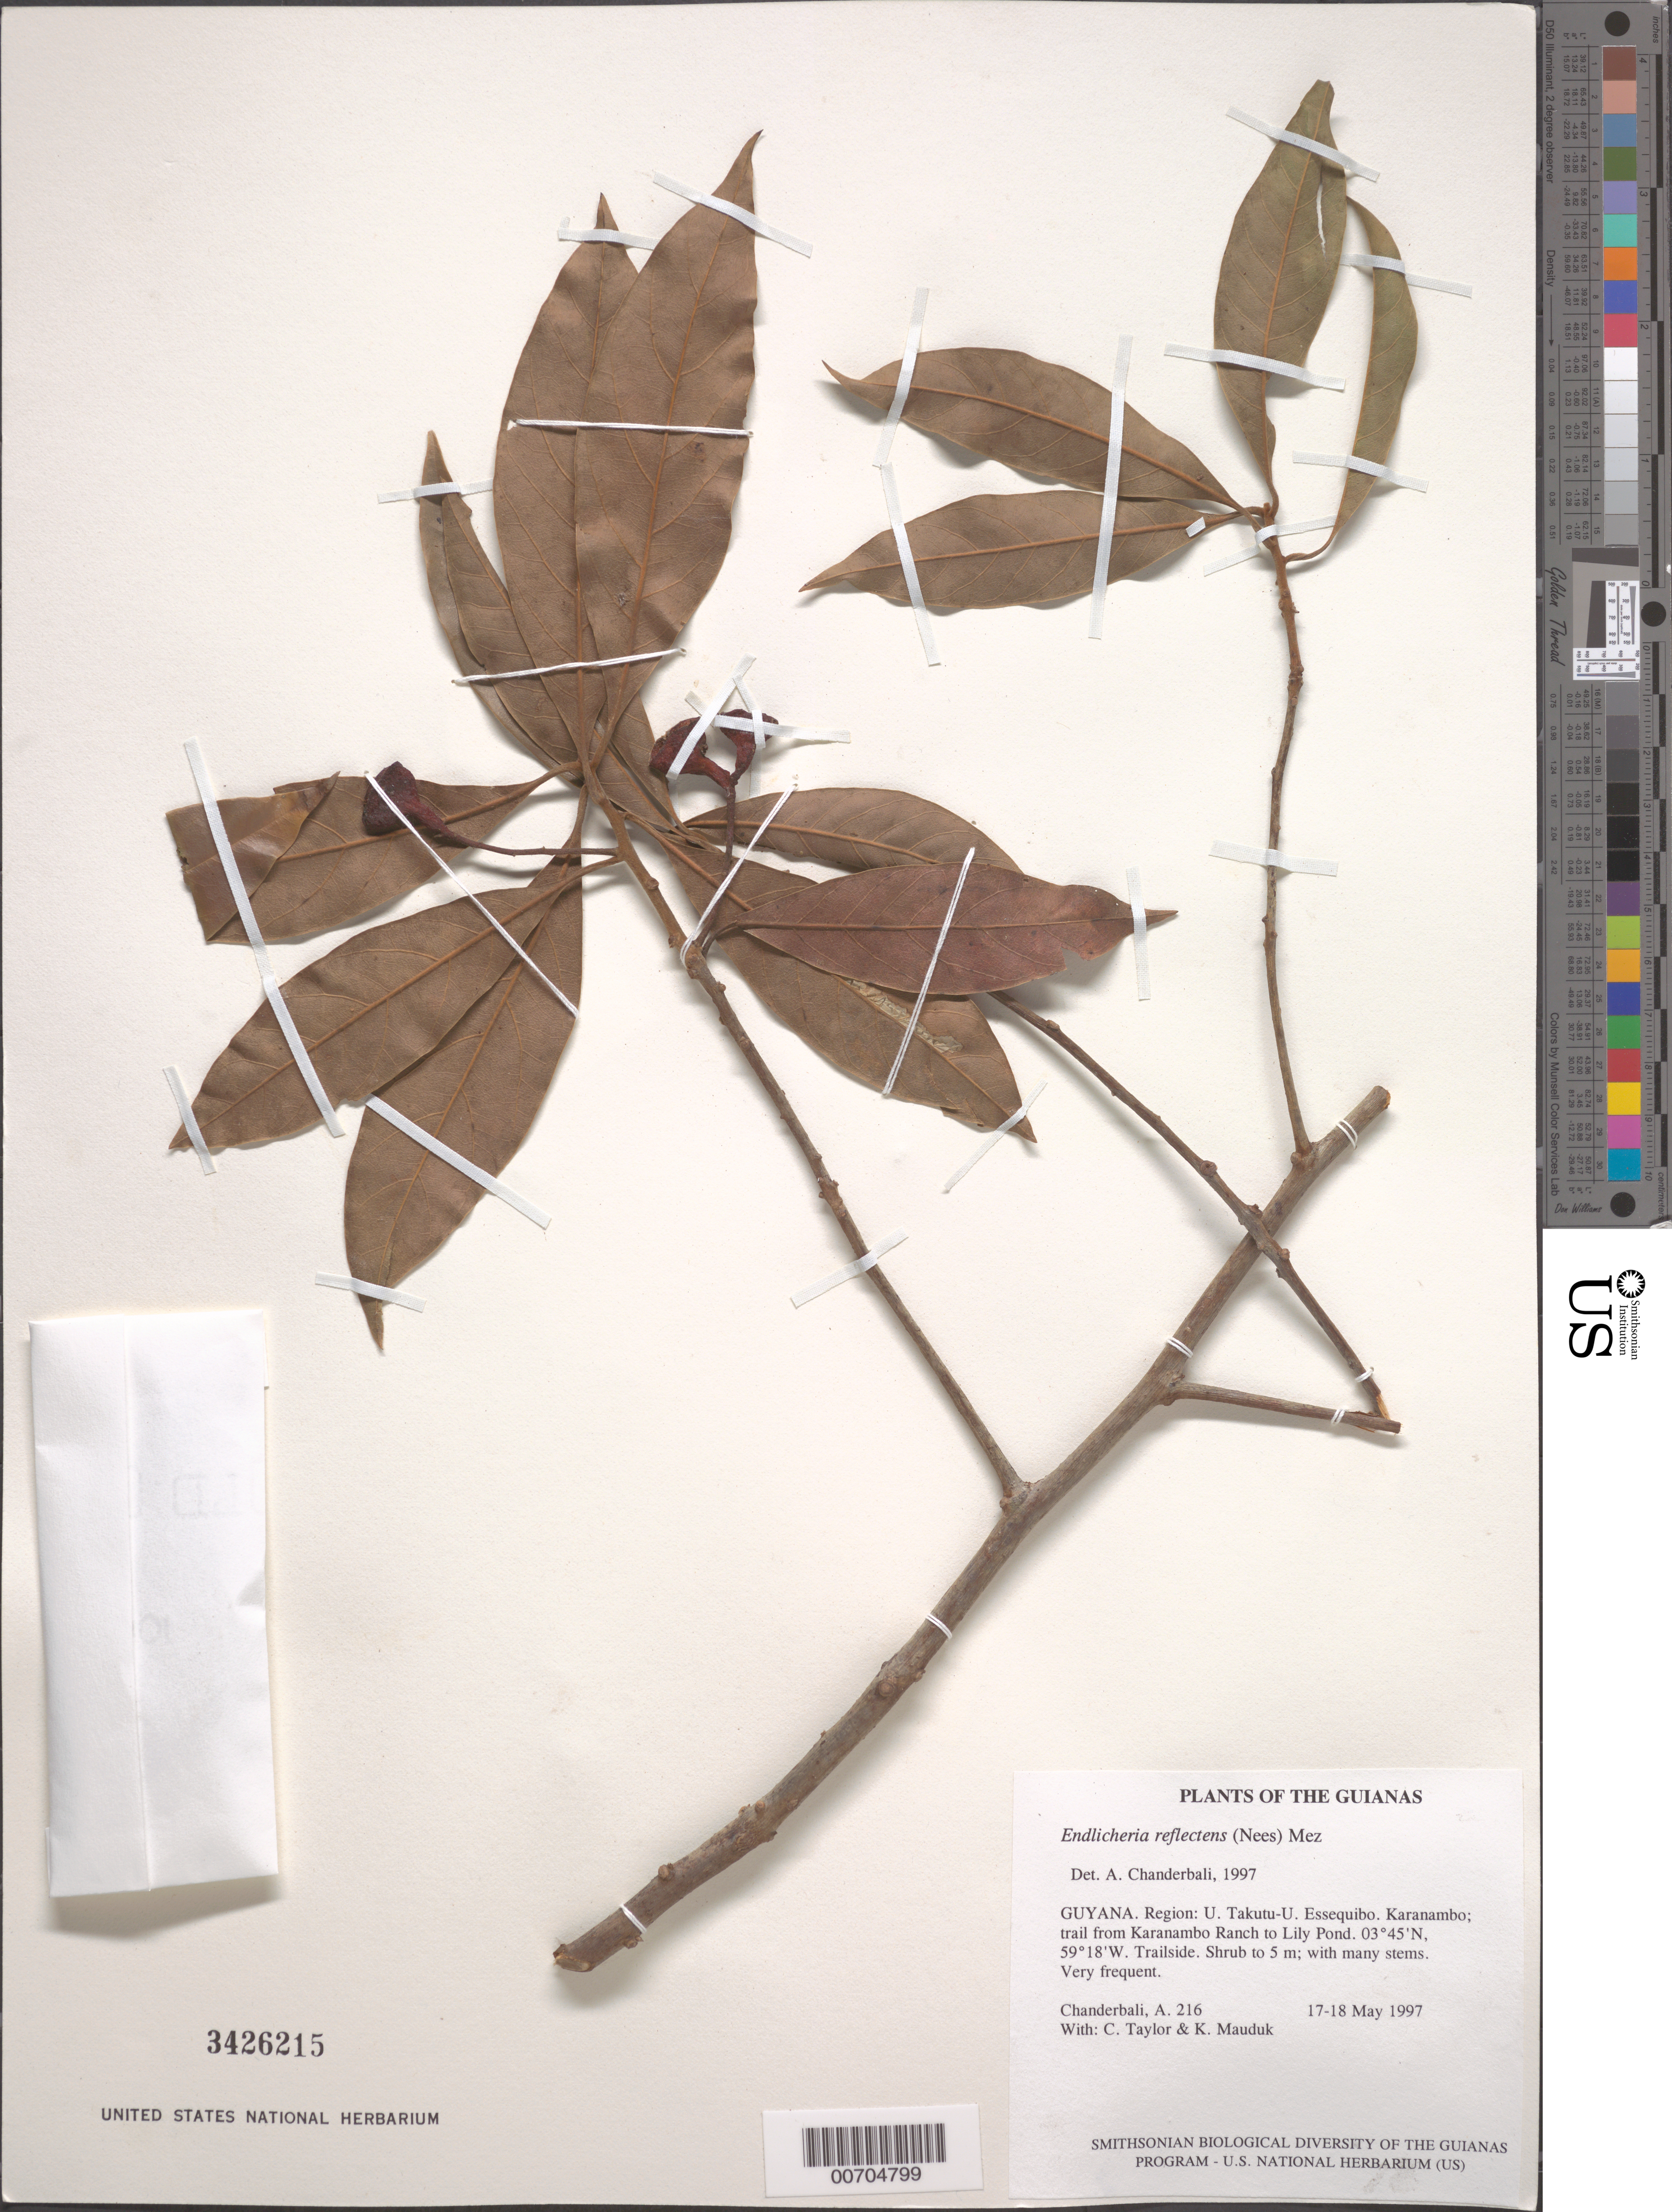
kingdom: Plantae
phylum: Tracheophyta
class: Magnoliopsida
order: Laurales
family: Lauraceae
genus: Endlicheria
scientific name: Endlicheria reflectens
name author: (Nees) Mez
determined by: Chanderbali, Andre Shashi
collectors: A. S. Chanderbali, C. Taylor & K. Mauduk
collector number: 216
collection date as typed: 17-18 May 1997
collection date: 1997-05-17/1997-05-18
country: Guyana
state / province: U. Takutu-U. Essequibo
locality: Karanambo; trail from Karanambo Ranch to Lily Pond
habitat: Trailside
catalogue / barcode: US 3426215